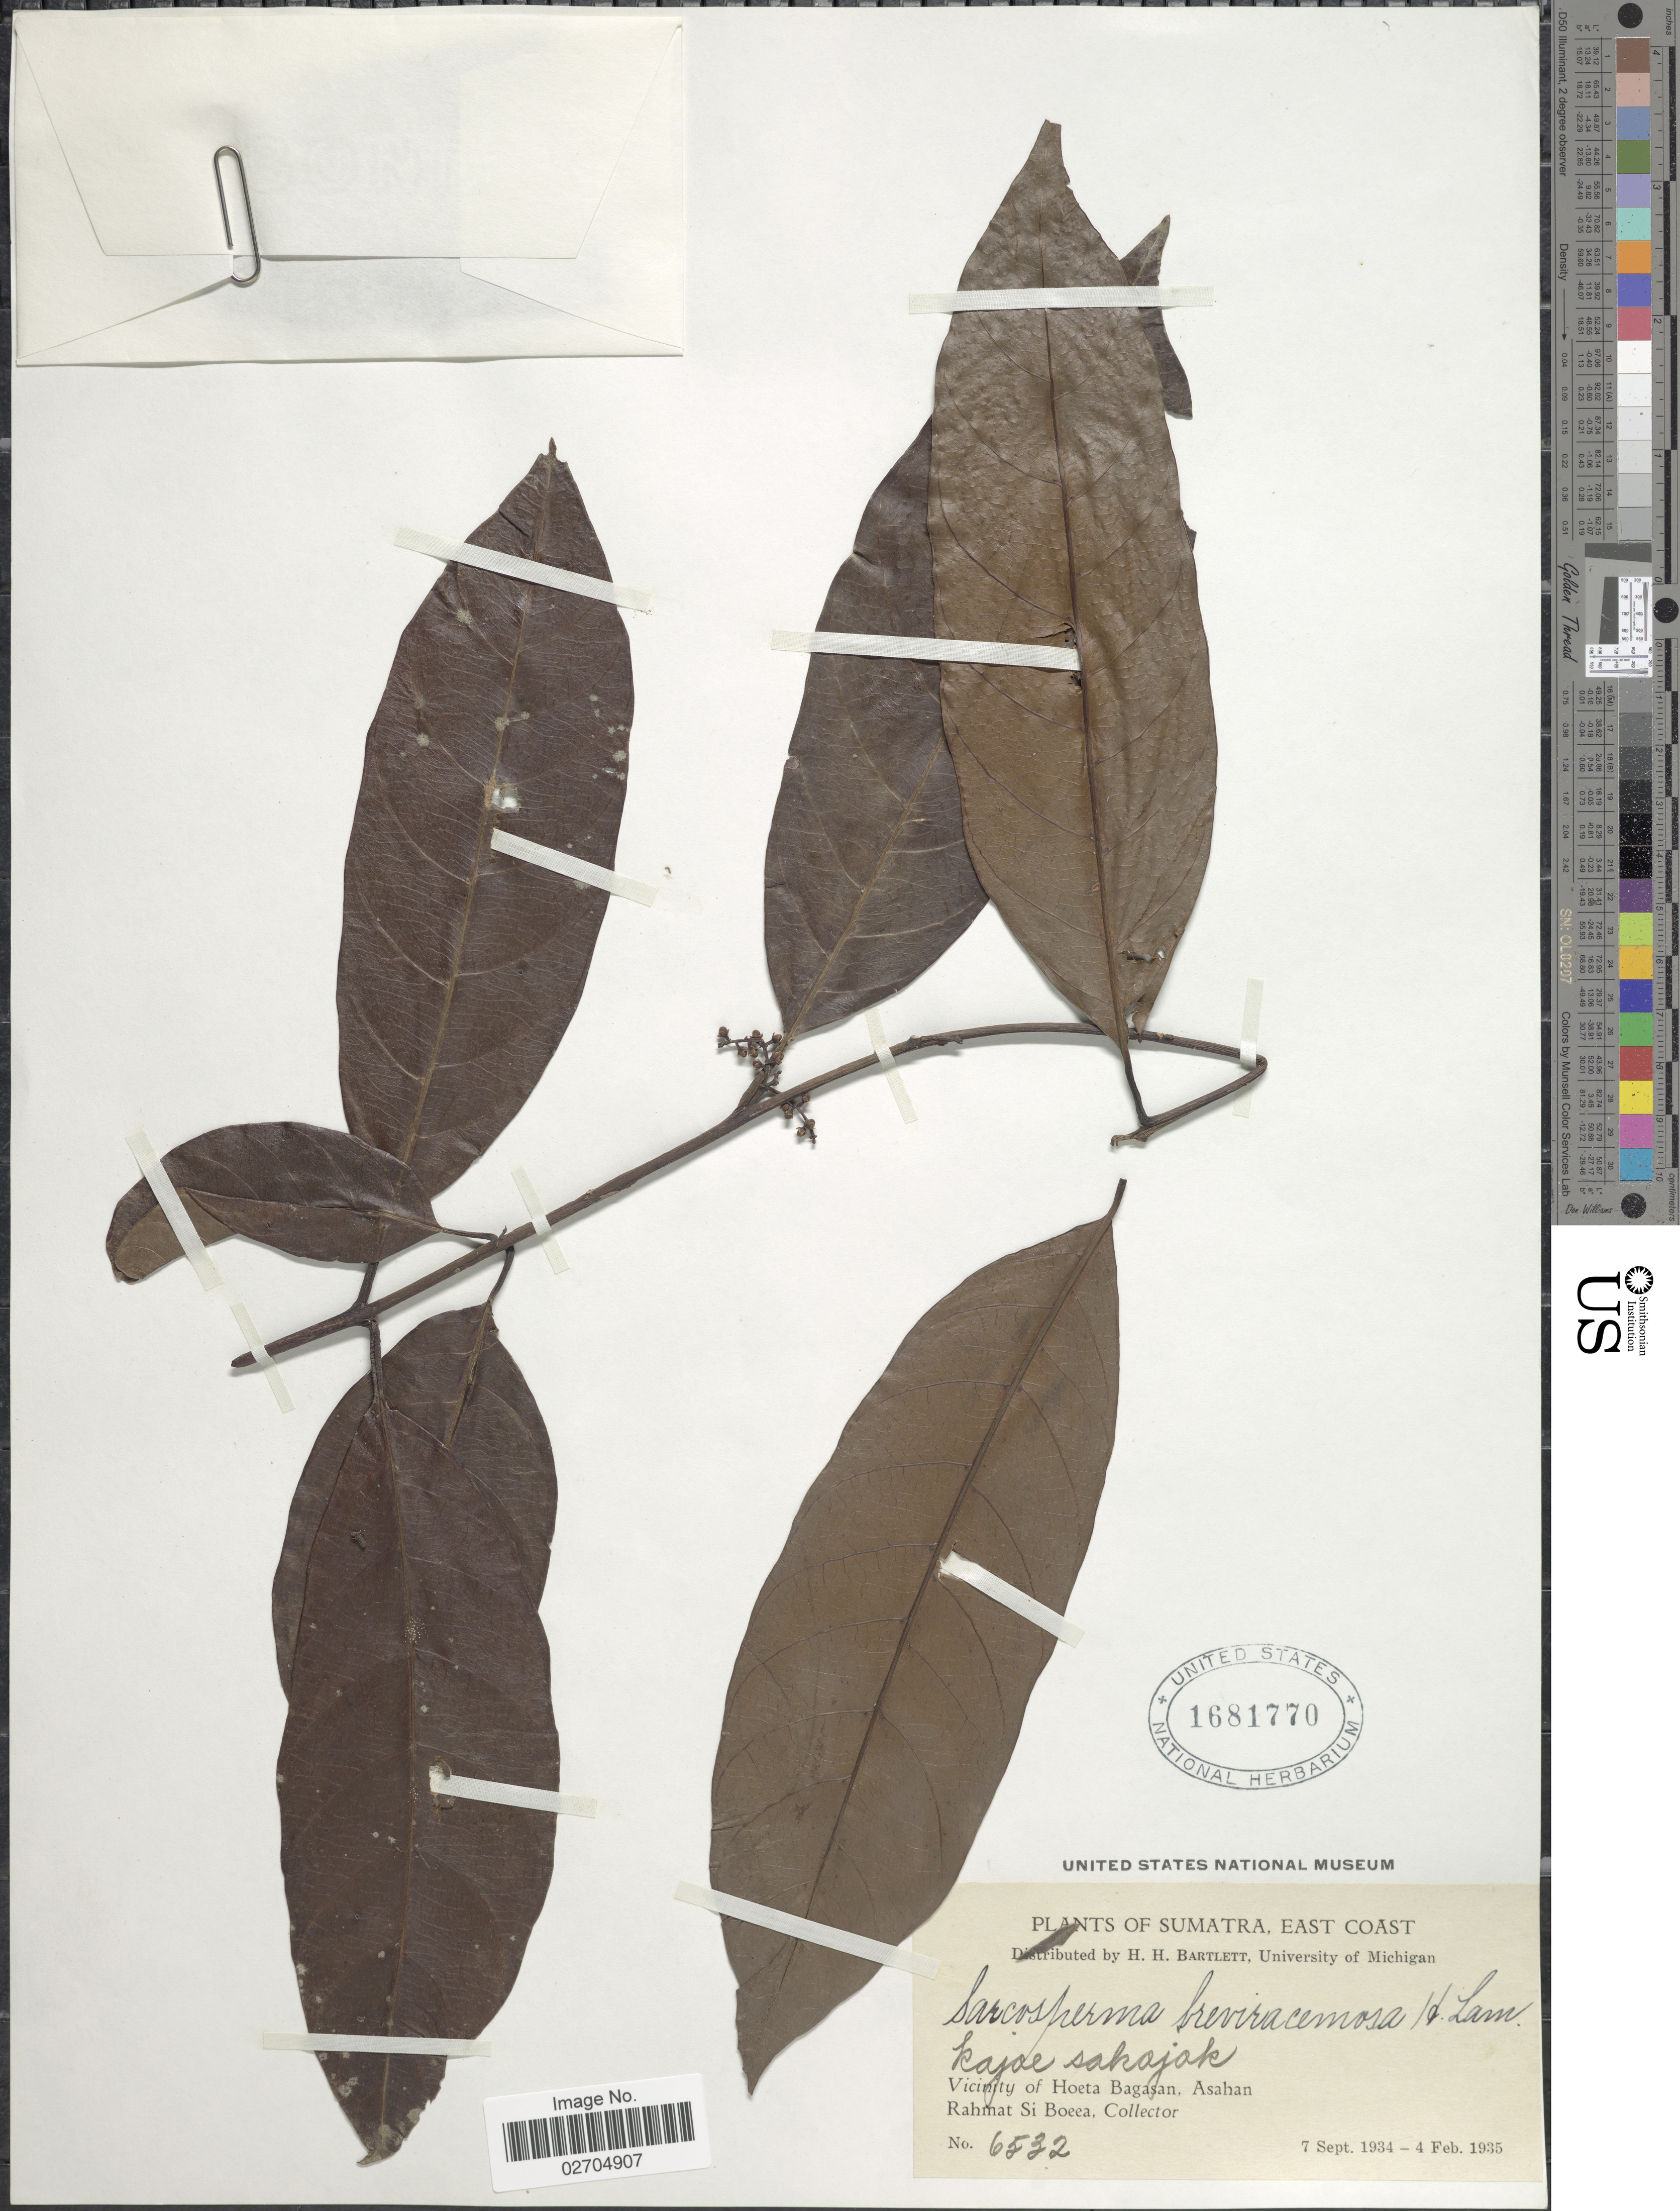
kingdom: Plantae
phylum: Tracheophyta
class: Magnoliopsida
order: Ericales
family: Sapotaceae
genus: Sarcosperma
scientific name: Sarcosperma breviracemosum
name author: H.J. Lam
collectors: Rahmat Si Boeea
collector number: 6532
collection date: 1934-09-07/1935-02-04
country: Indonesia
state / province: Sumatra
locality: East Coast. Kajoe sakojok. Vicinity of Hoeta Bagasan, Asahan.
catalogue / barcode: US 1681770